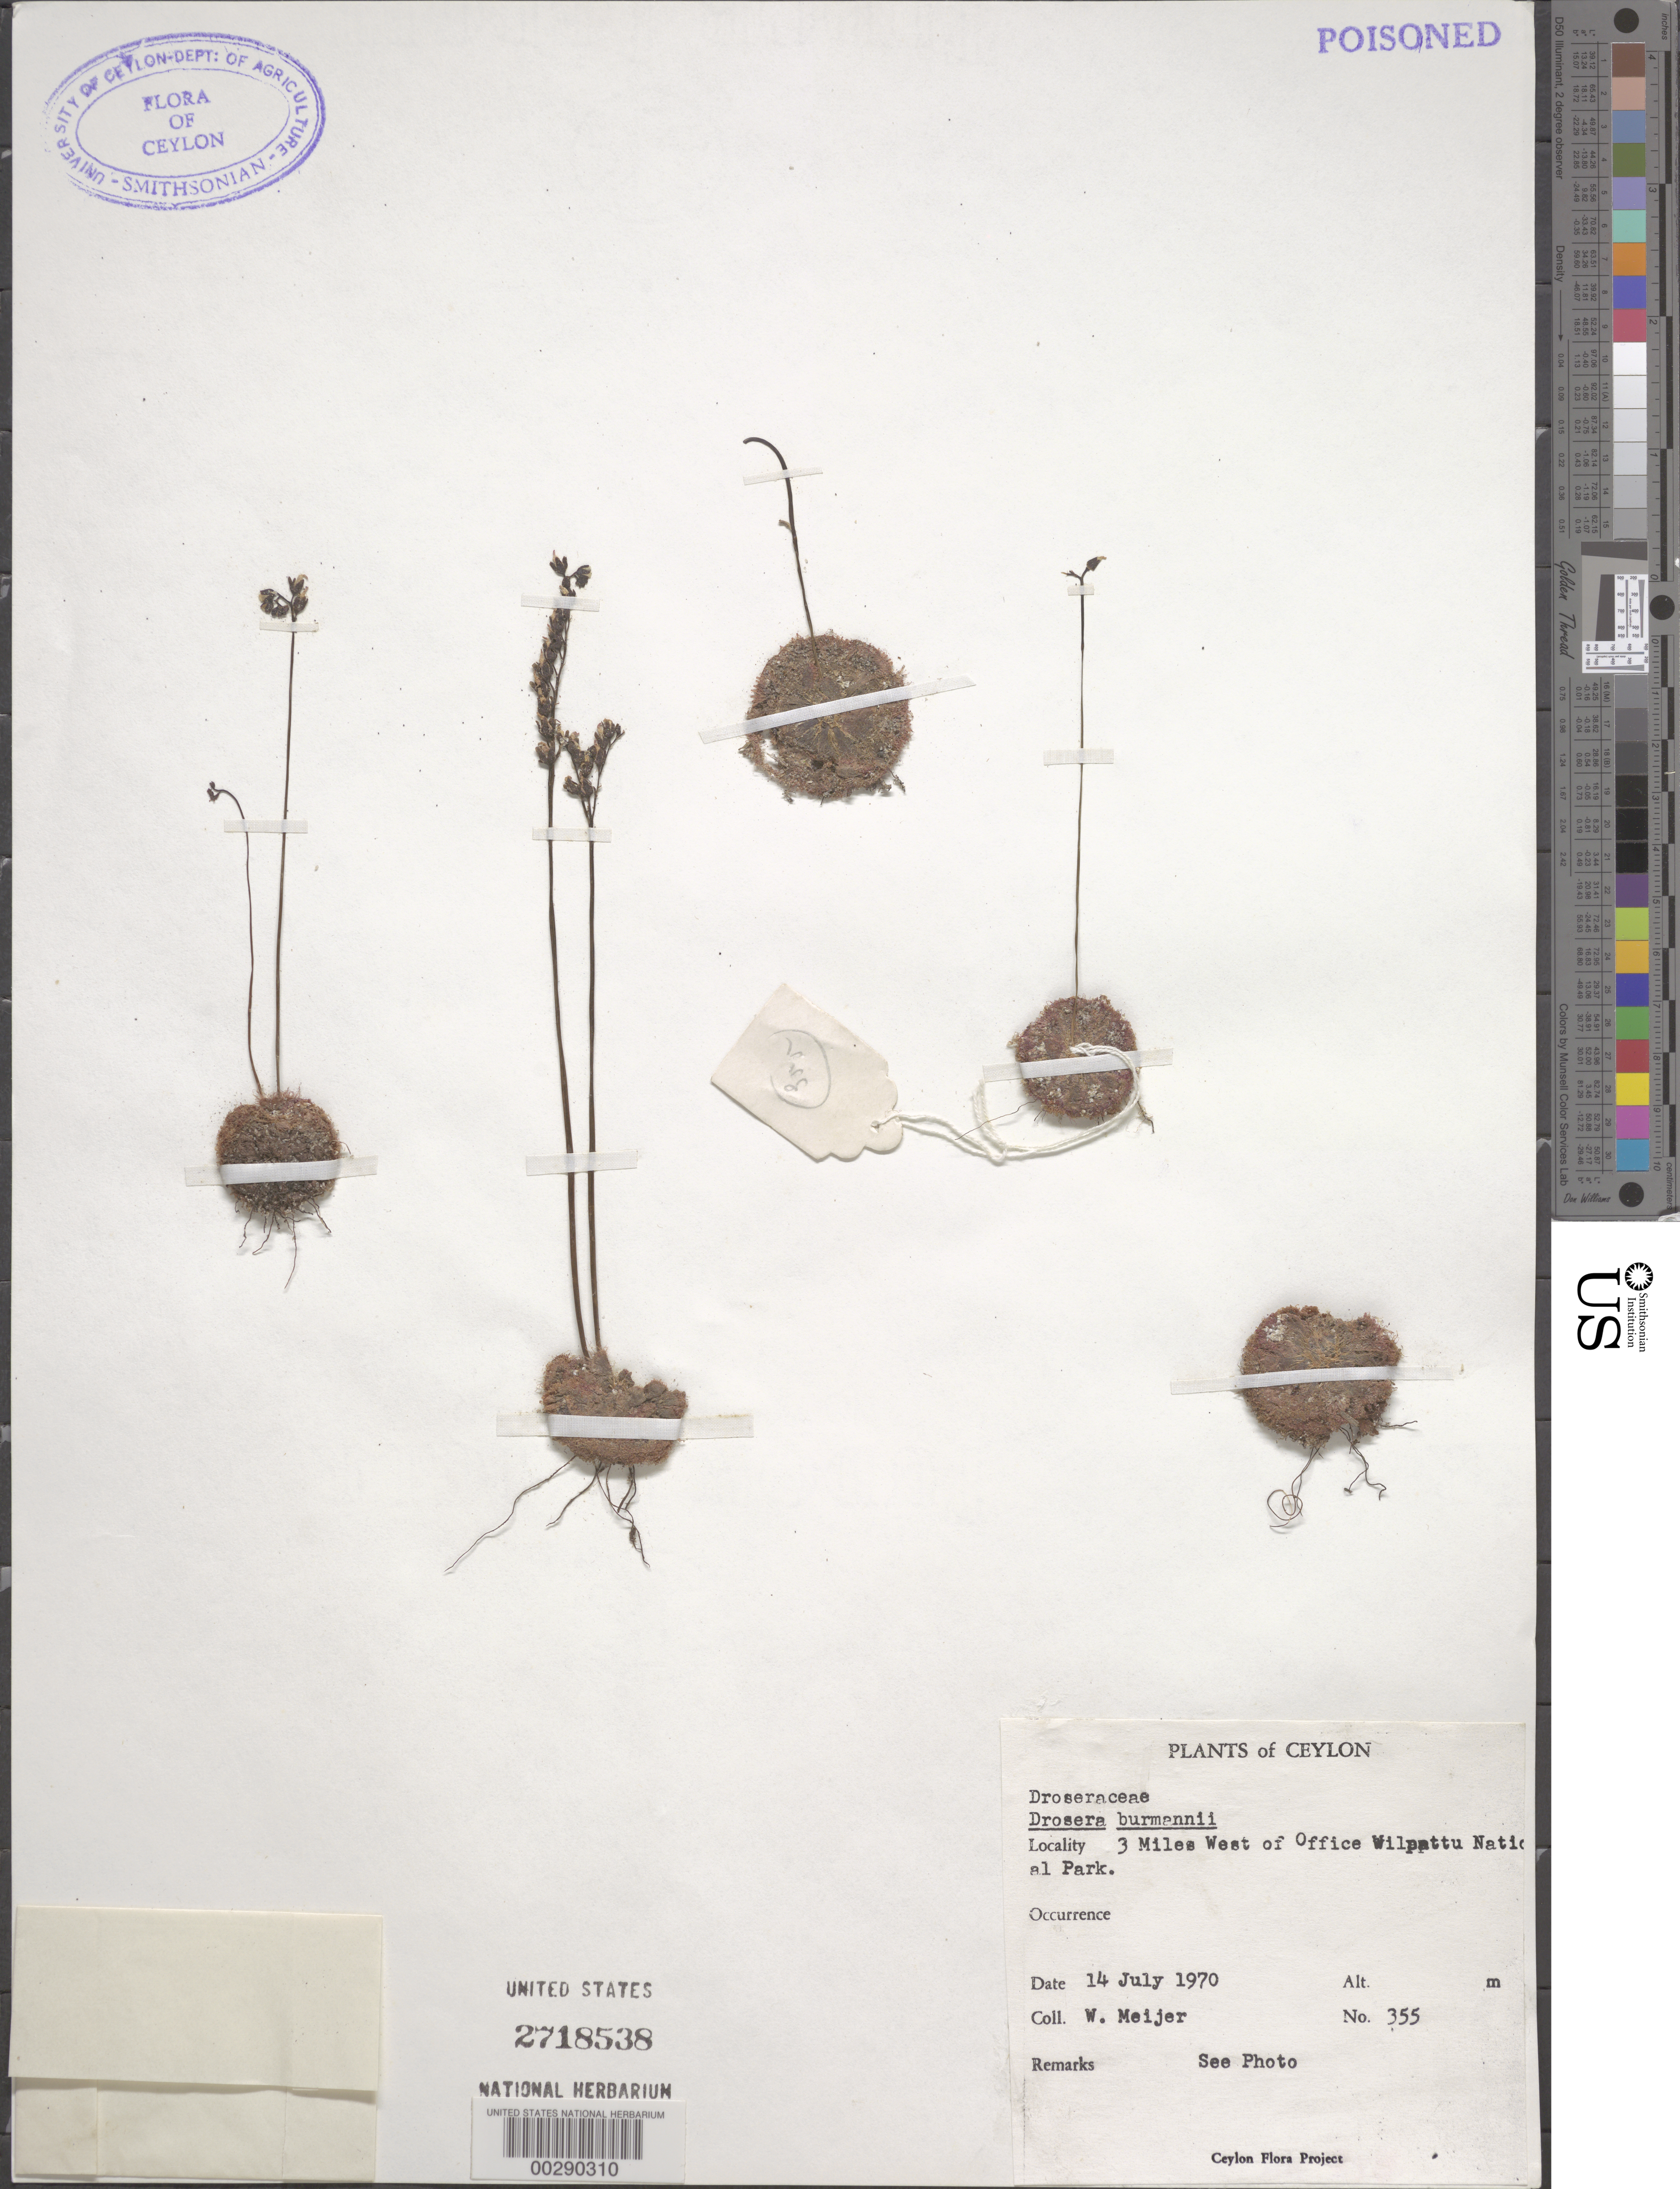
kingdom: Plantae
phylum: Tracheophyta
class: Magnoliopsida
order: Caryophyllales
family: Droseraceae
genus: Drosera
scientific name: Drosera burmannii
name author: Vahl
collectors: W. Meijer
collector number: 355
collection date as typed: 14 Jul 1970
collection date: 1970-07-14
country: Sri Lanka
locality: W of office, wilpattu nat'l park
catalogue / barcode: US 2718538